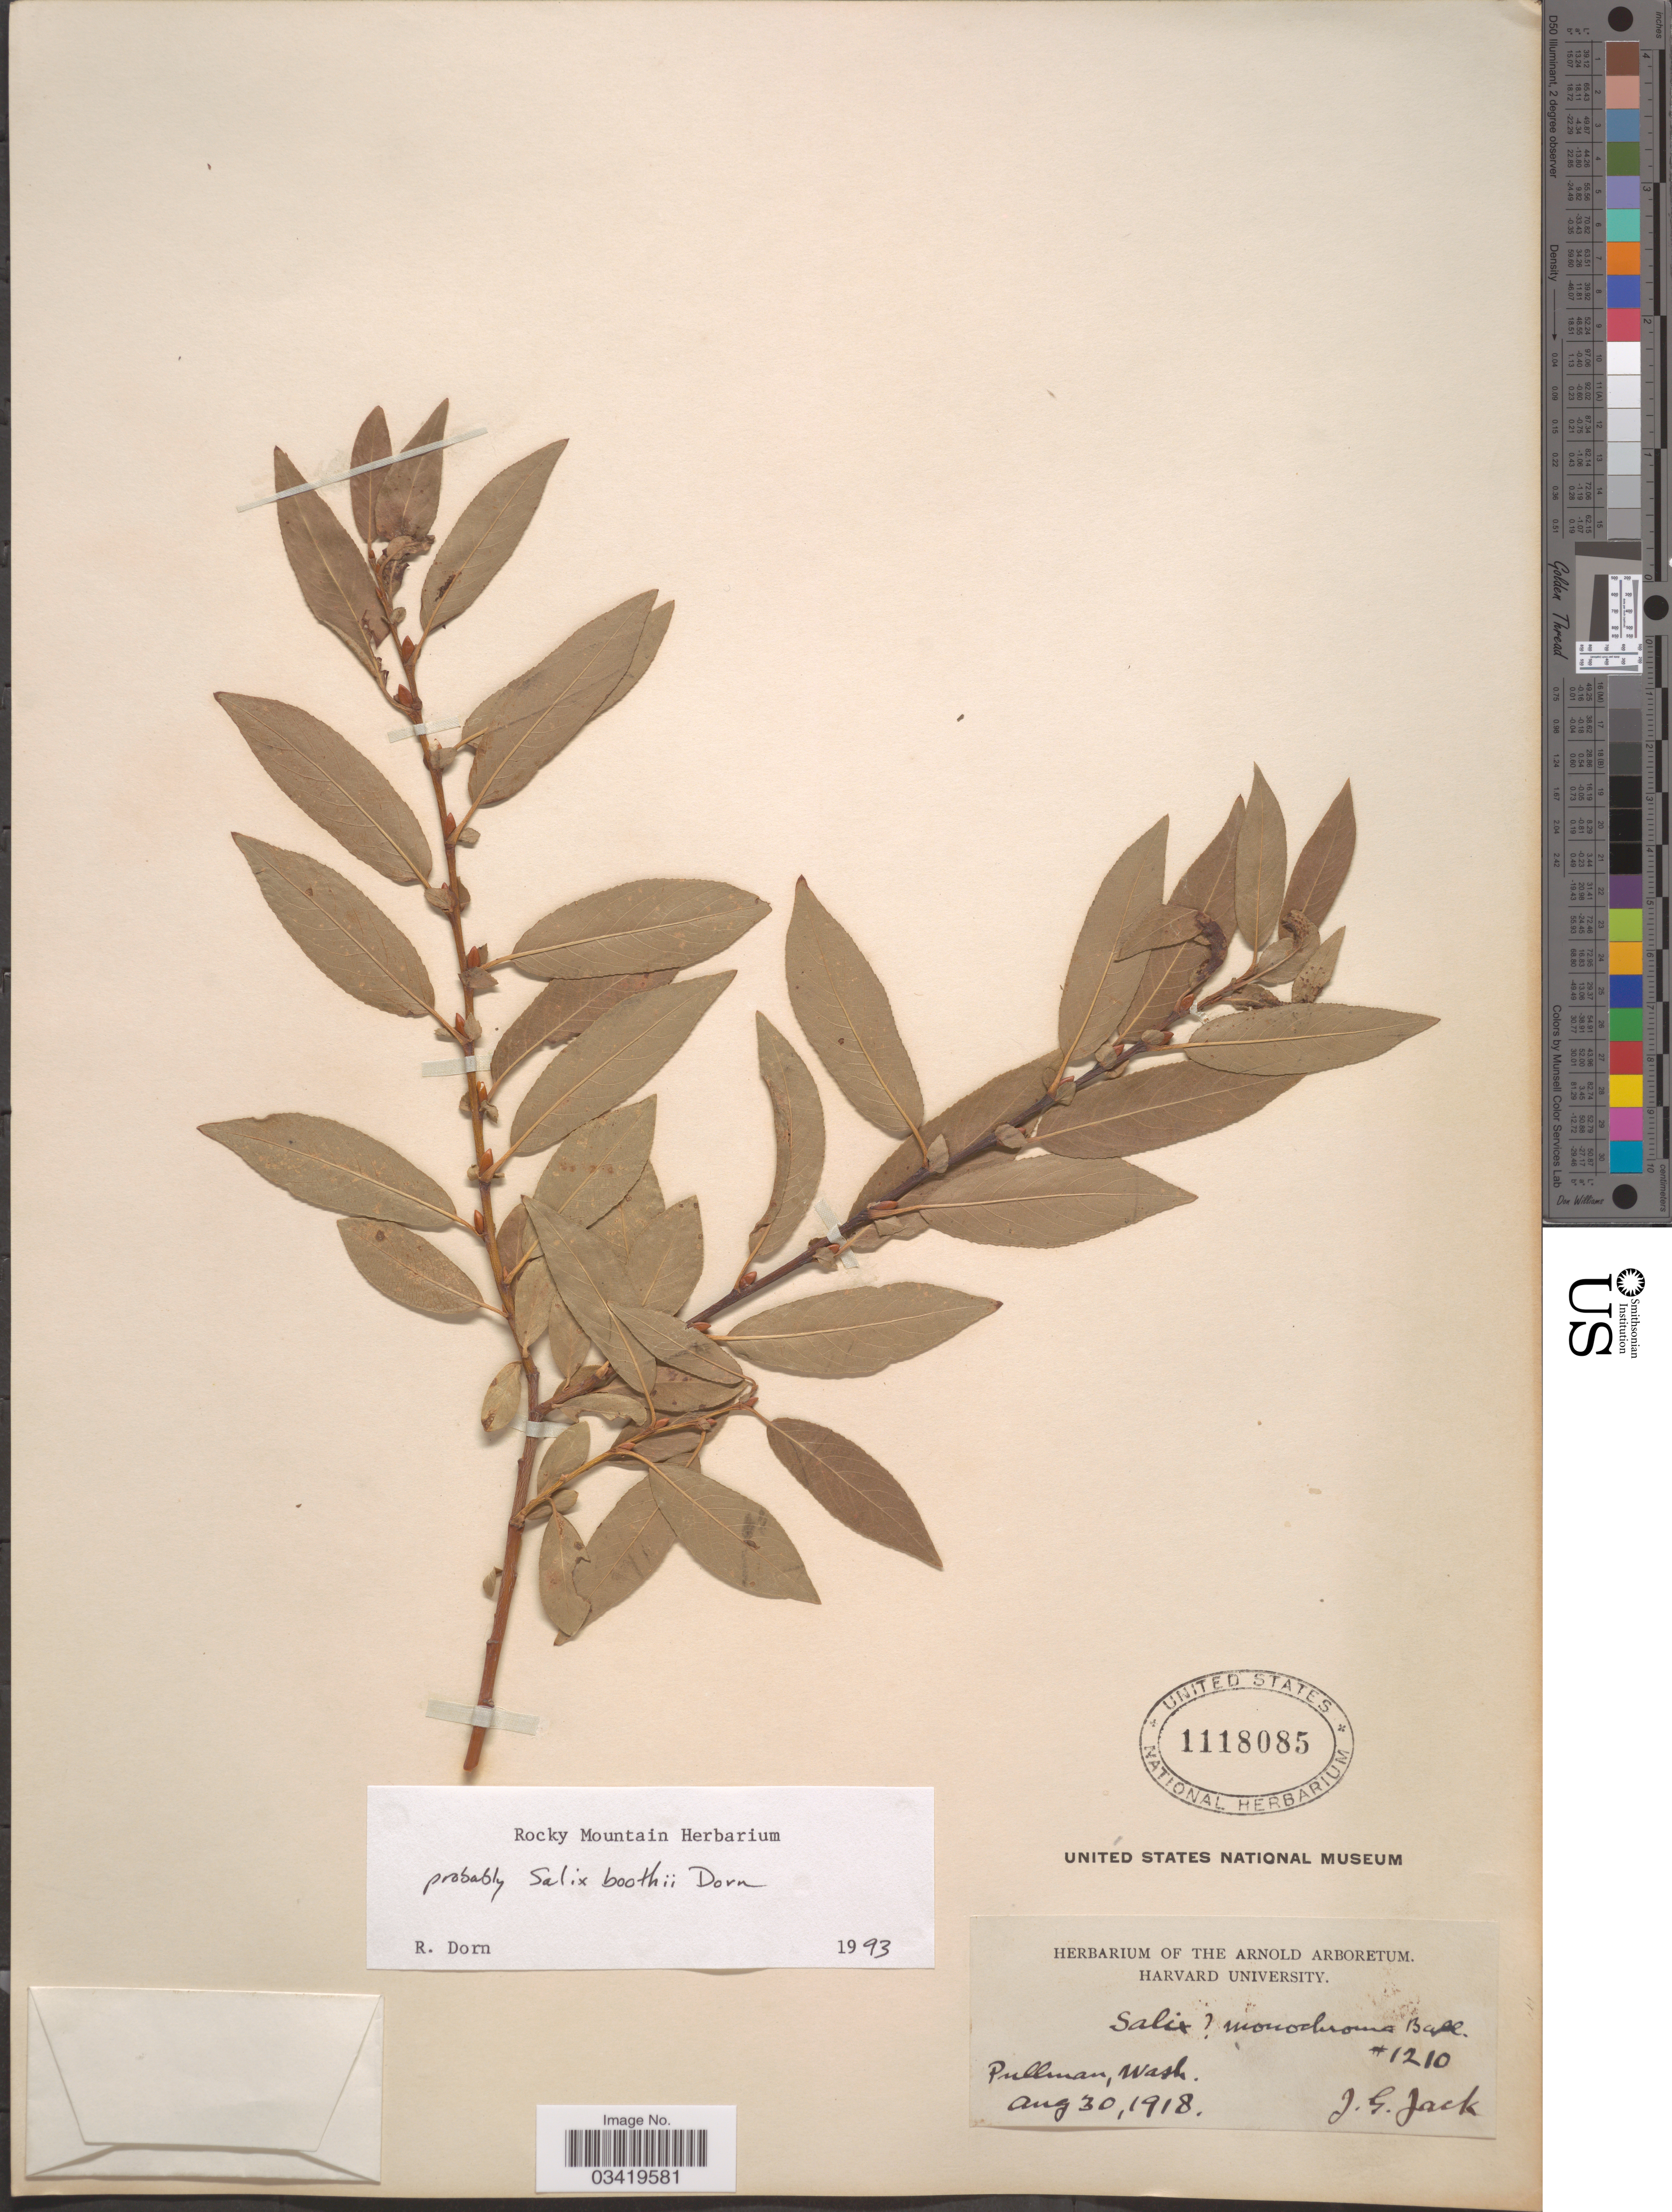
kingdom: Plantae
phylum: Tracheophyta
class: Magnoliopsida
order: Malpighiales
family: Salicaceae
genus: Salix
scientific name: Salix boothii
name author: Dorn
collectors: J. G. Jack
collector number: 1210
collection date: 1918-08-30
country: United States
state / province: Washington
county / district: Whitman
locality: Pullman.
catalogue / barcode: US 1118085